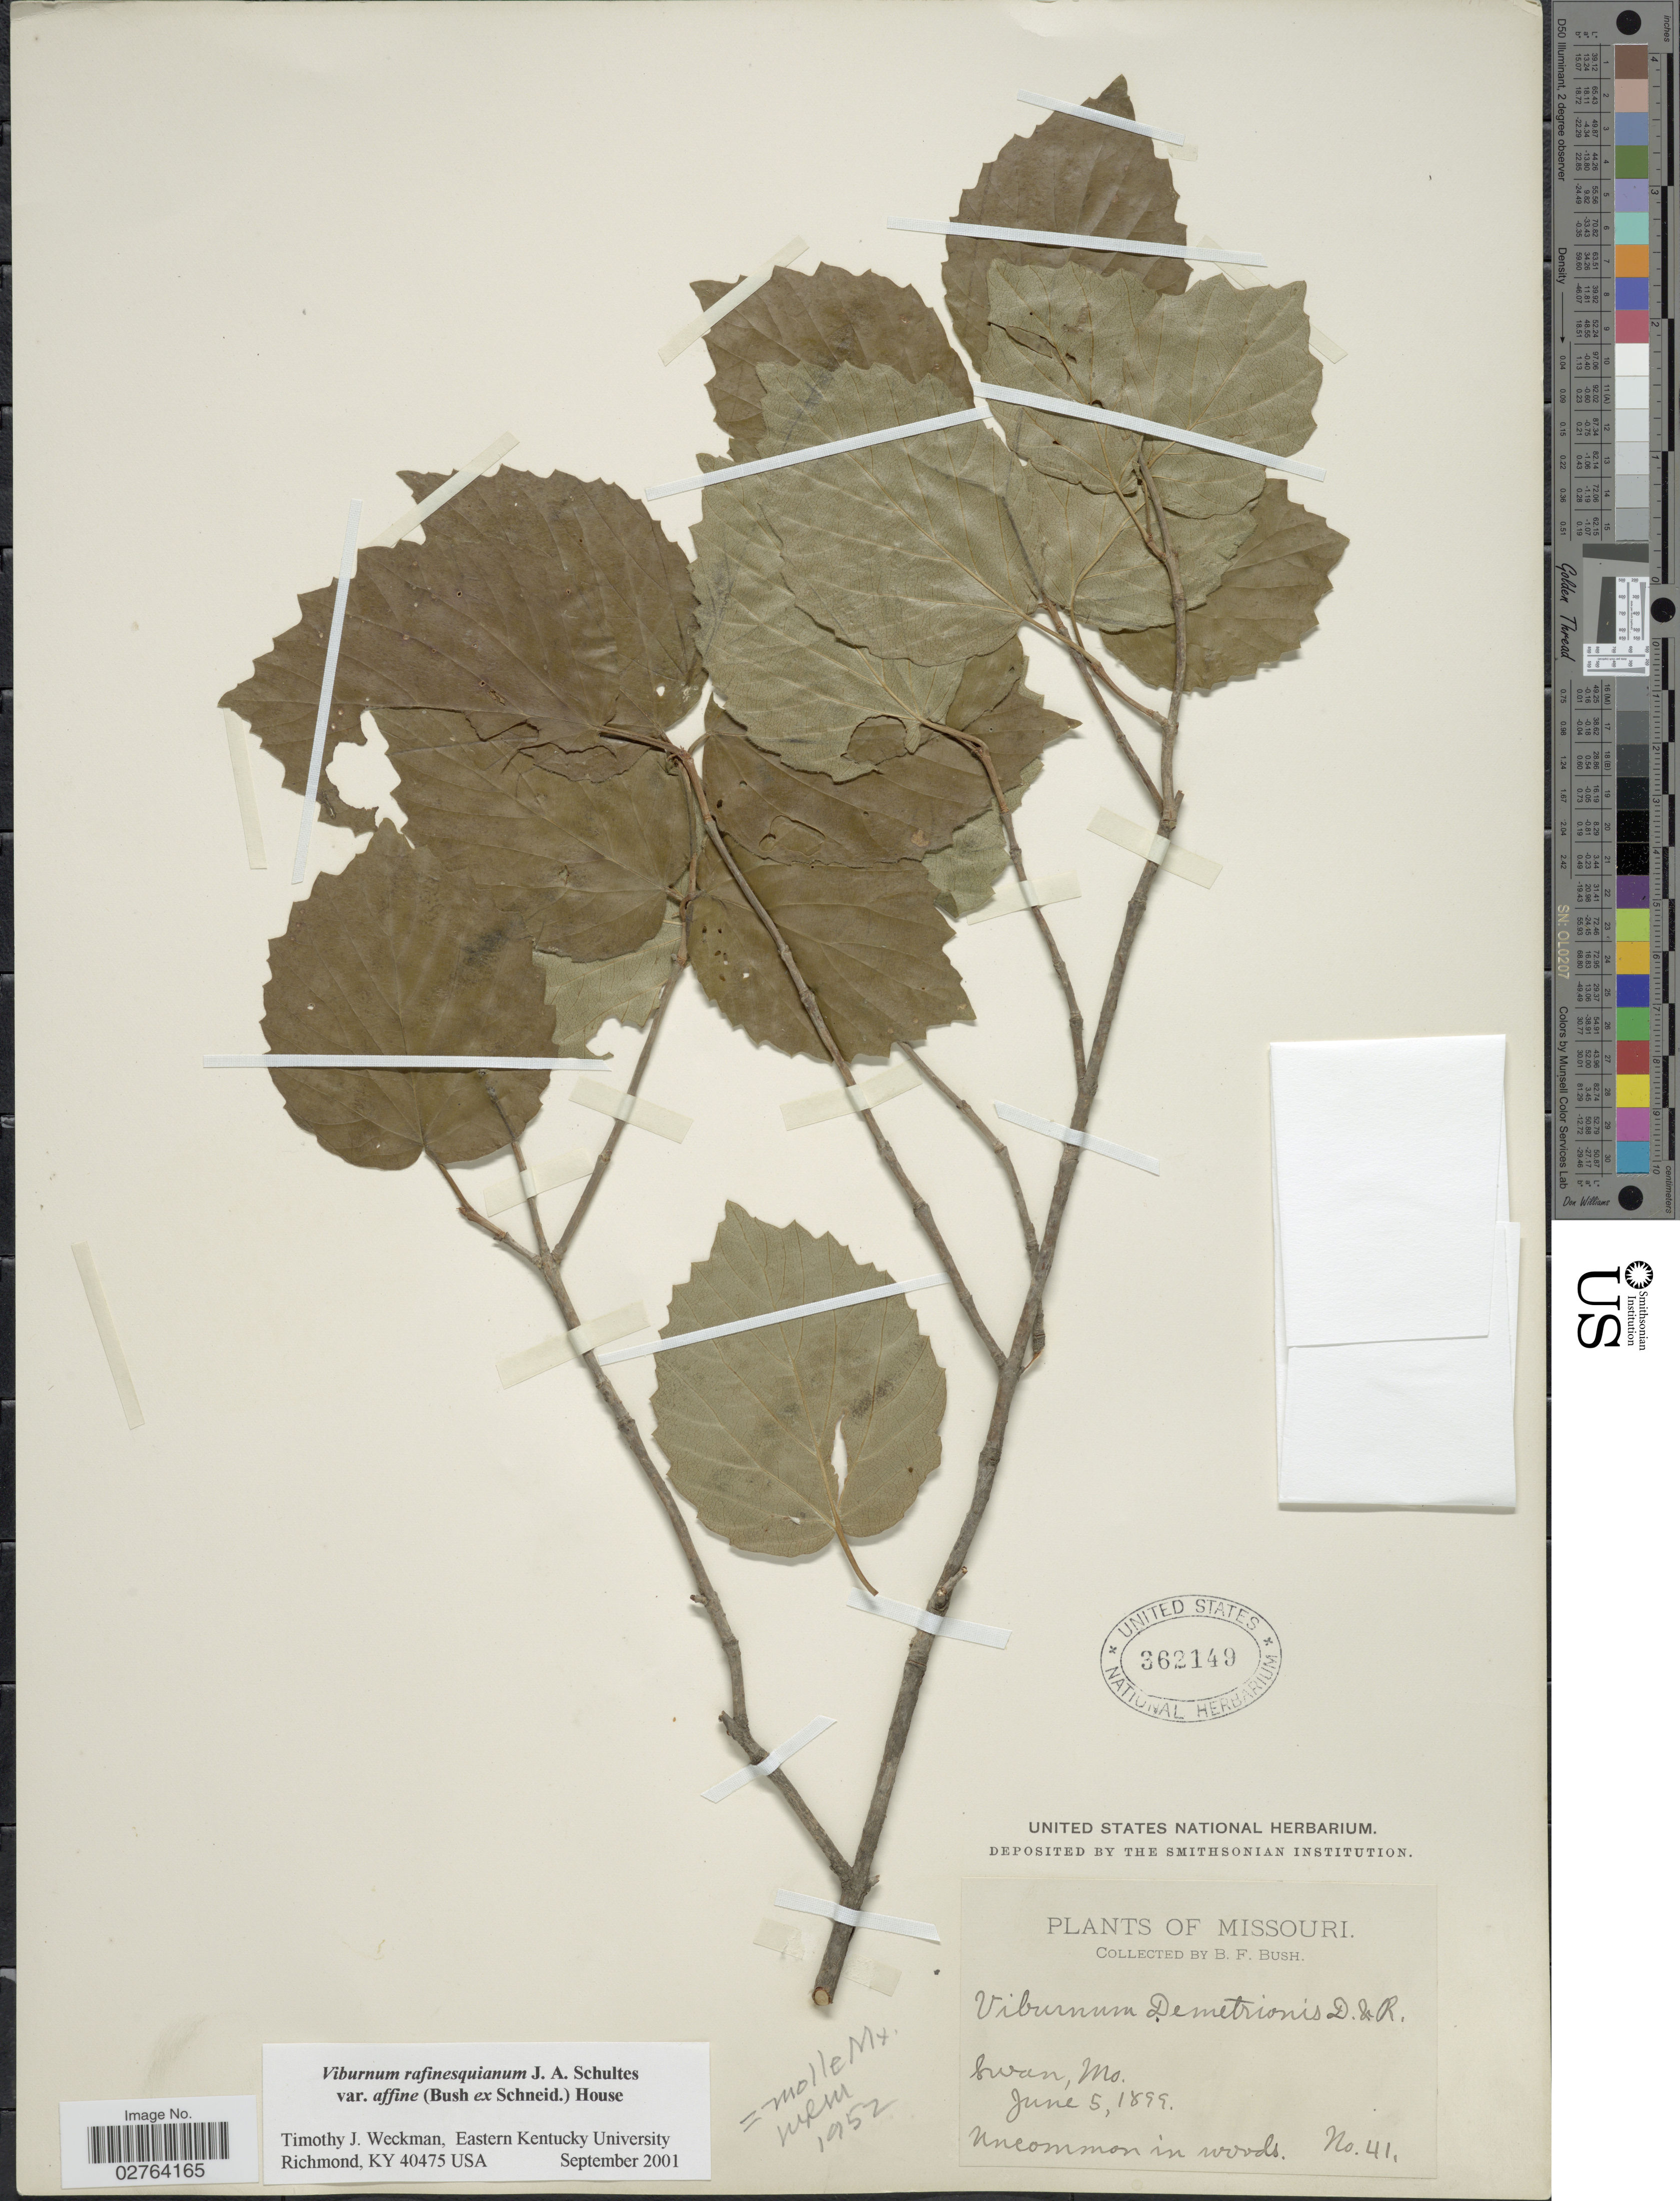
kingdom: Plantae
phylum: Tracheophyta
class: Magnoliopsida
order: Dipsacales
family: Viburnaceae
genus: Viburnum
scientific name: Viburnum rafinesqueanum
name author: Schult.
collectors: B. F. Bush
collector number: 41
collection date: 1899-06-05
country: United States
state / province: Missouri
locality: Swan, Mo.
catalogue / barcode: US 362149